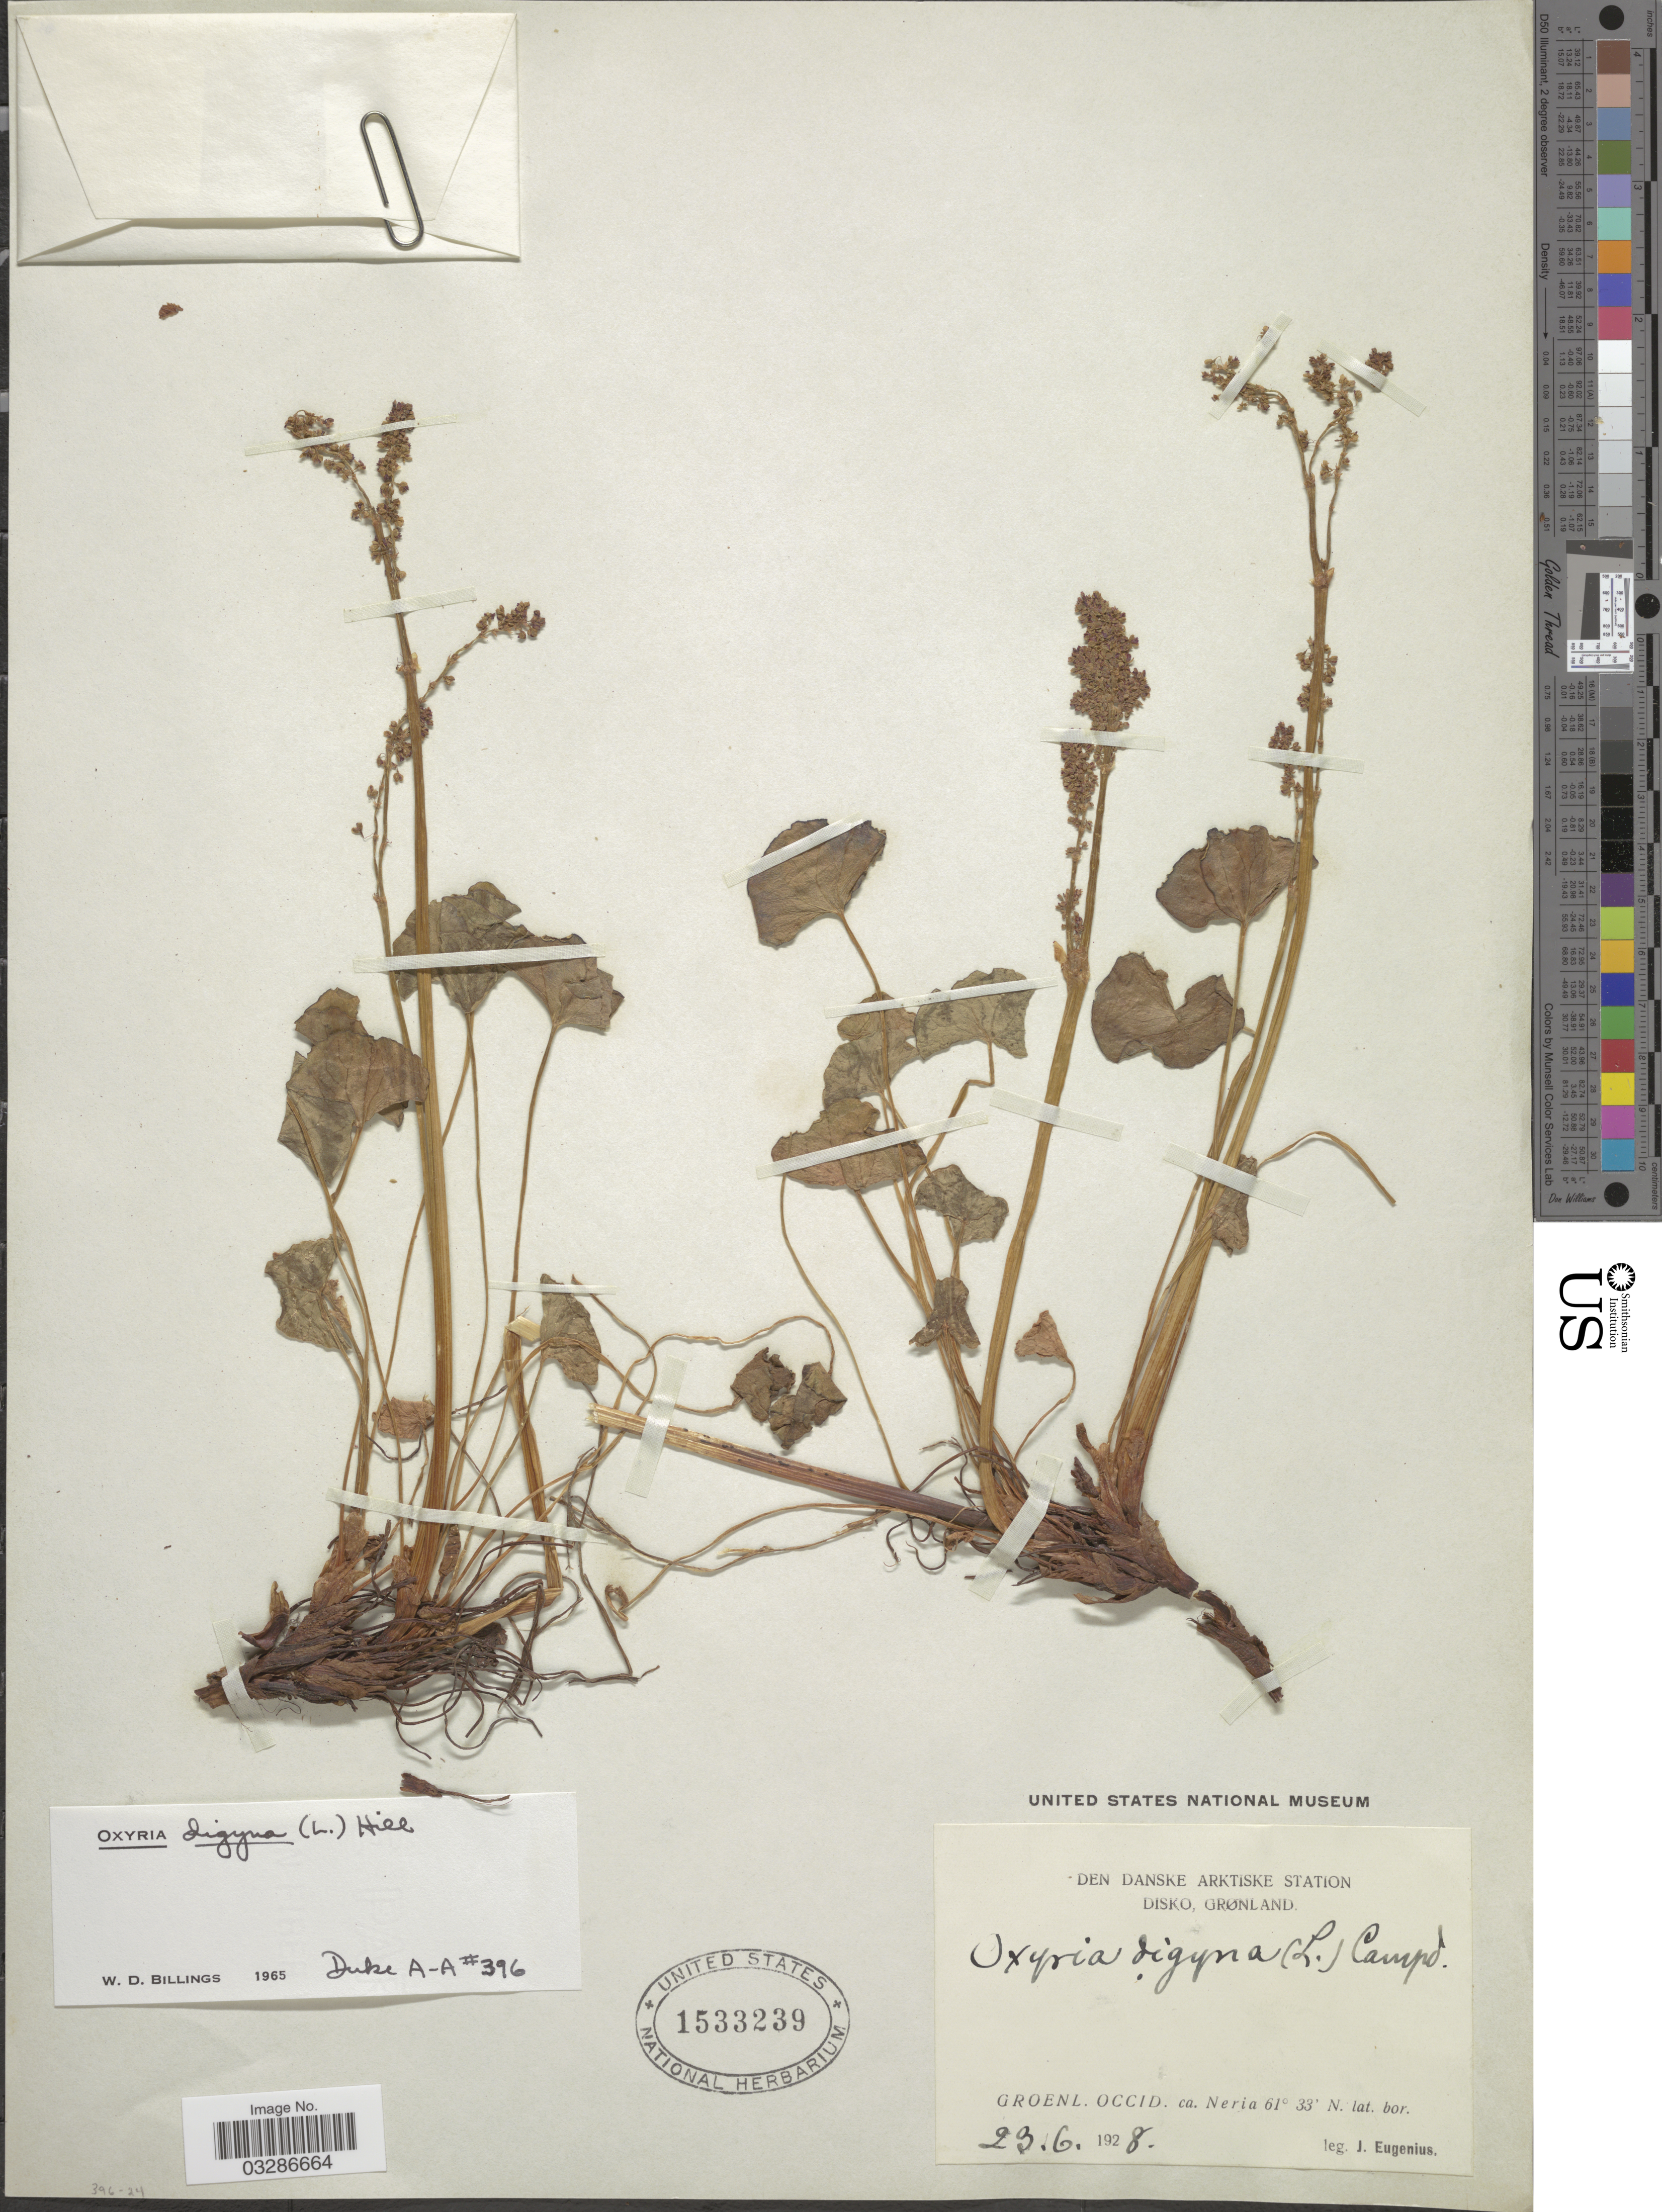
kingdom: Plantae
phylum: Tracheophyta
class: Magnoliopsida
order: Caryophyllales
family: Polygonaceae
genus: Oxyria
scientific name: Oxyria digyna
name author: (L.) Hill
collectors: J. Eugenius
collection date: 1928-06-23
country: Greenland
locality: Den Danske Arktiske Station, Disko, Grønland., Groenl. Occid. ca. Neria.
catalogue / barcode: US 1533239